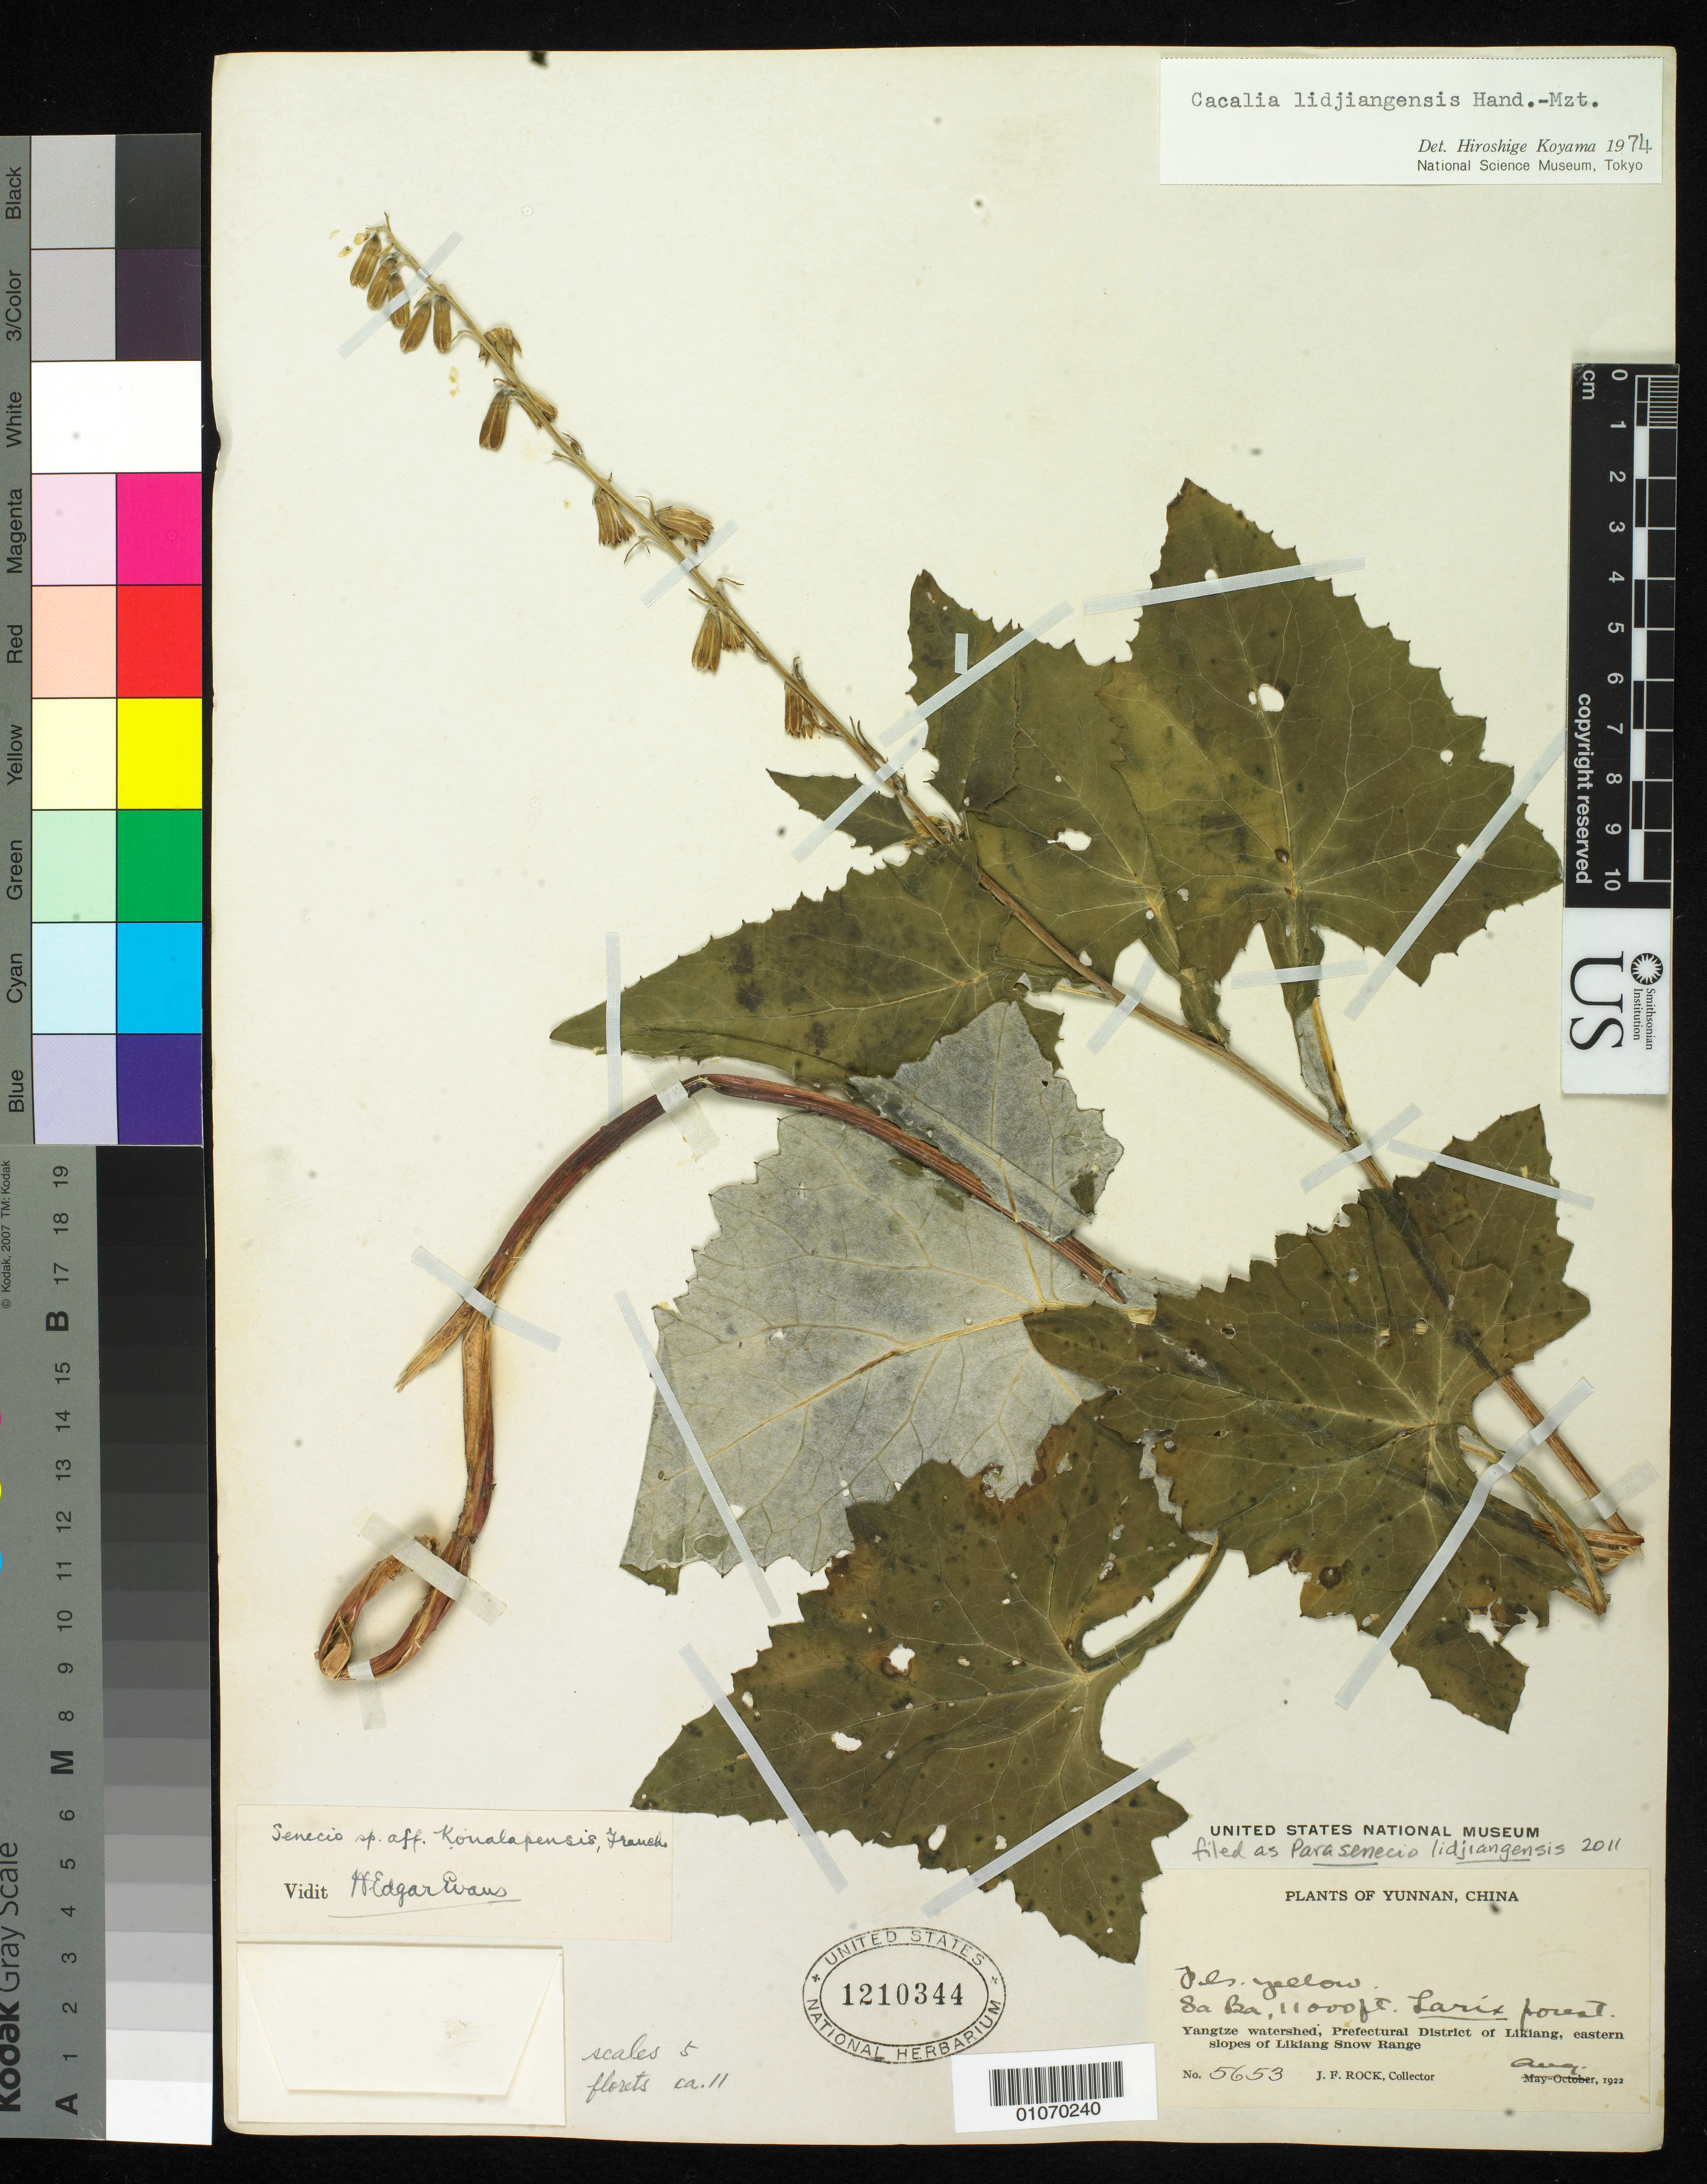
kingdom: Plantae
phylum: Tracheophyta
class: Magnoliopsida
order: Asterales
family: Asteraceae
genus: Parasenecio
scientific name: Parasenecio lidjiangensis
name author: (Hand.-Mazz.) Y.L. Chen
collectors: J. F. Rock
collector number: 5653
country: China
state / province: Yunnan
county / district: Likiang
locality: Yangtze watershed, eastern slopes of Likiang Snow Range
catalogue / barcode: US 1210344